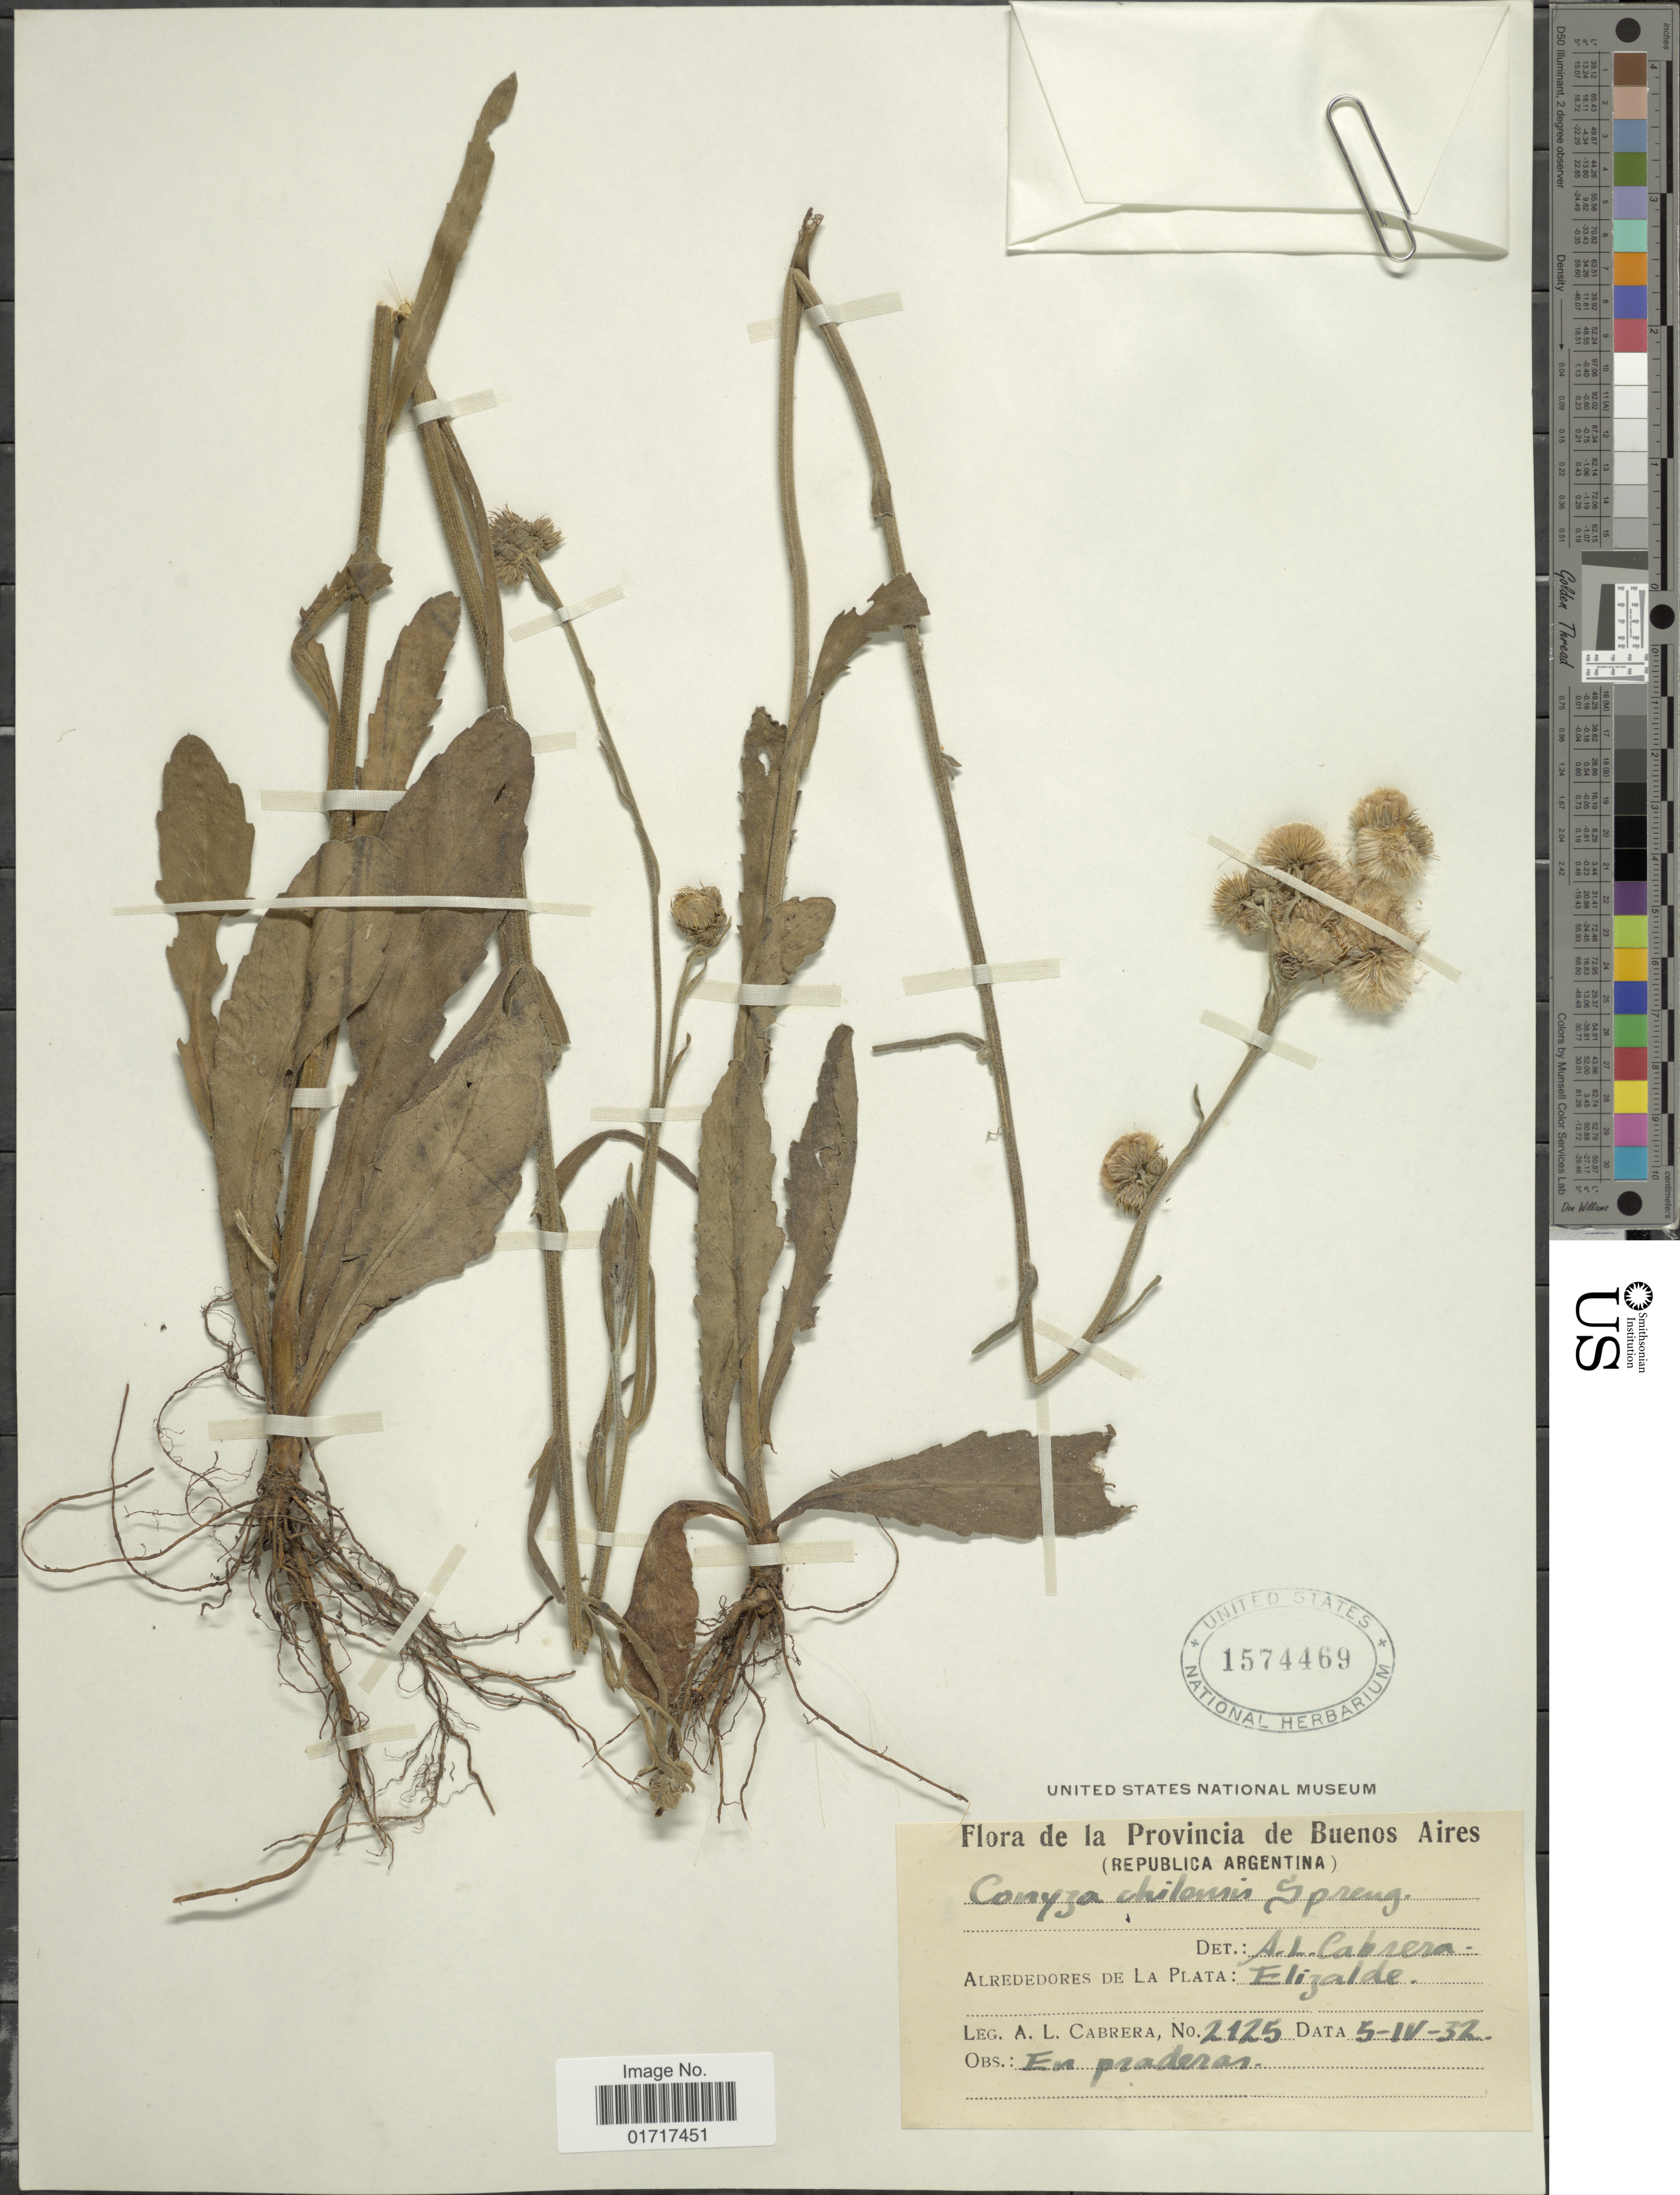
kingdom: Plantae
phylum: Tracheophyta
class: Magnoliopsida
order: Asterales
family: Asteraceae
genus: Conyza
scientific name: Conyza primulaefolia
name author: (Lam.) Cuatrec. & Lourteig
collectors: A. L. Cabrera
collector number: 2125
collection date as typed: Transcribed d/m/y: 5/4/32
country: Argentina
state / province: Buenos Aires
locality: Provincia de Buenos Aires. Alrededores de La Plata: Elizalde.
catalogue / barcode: US 1574469